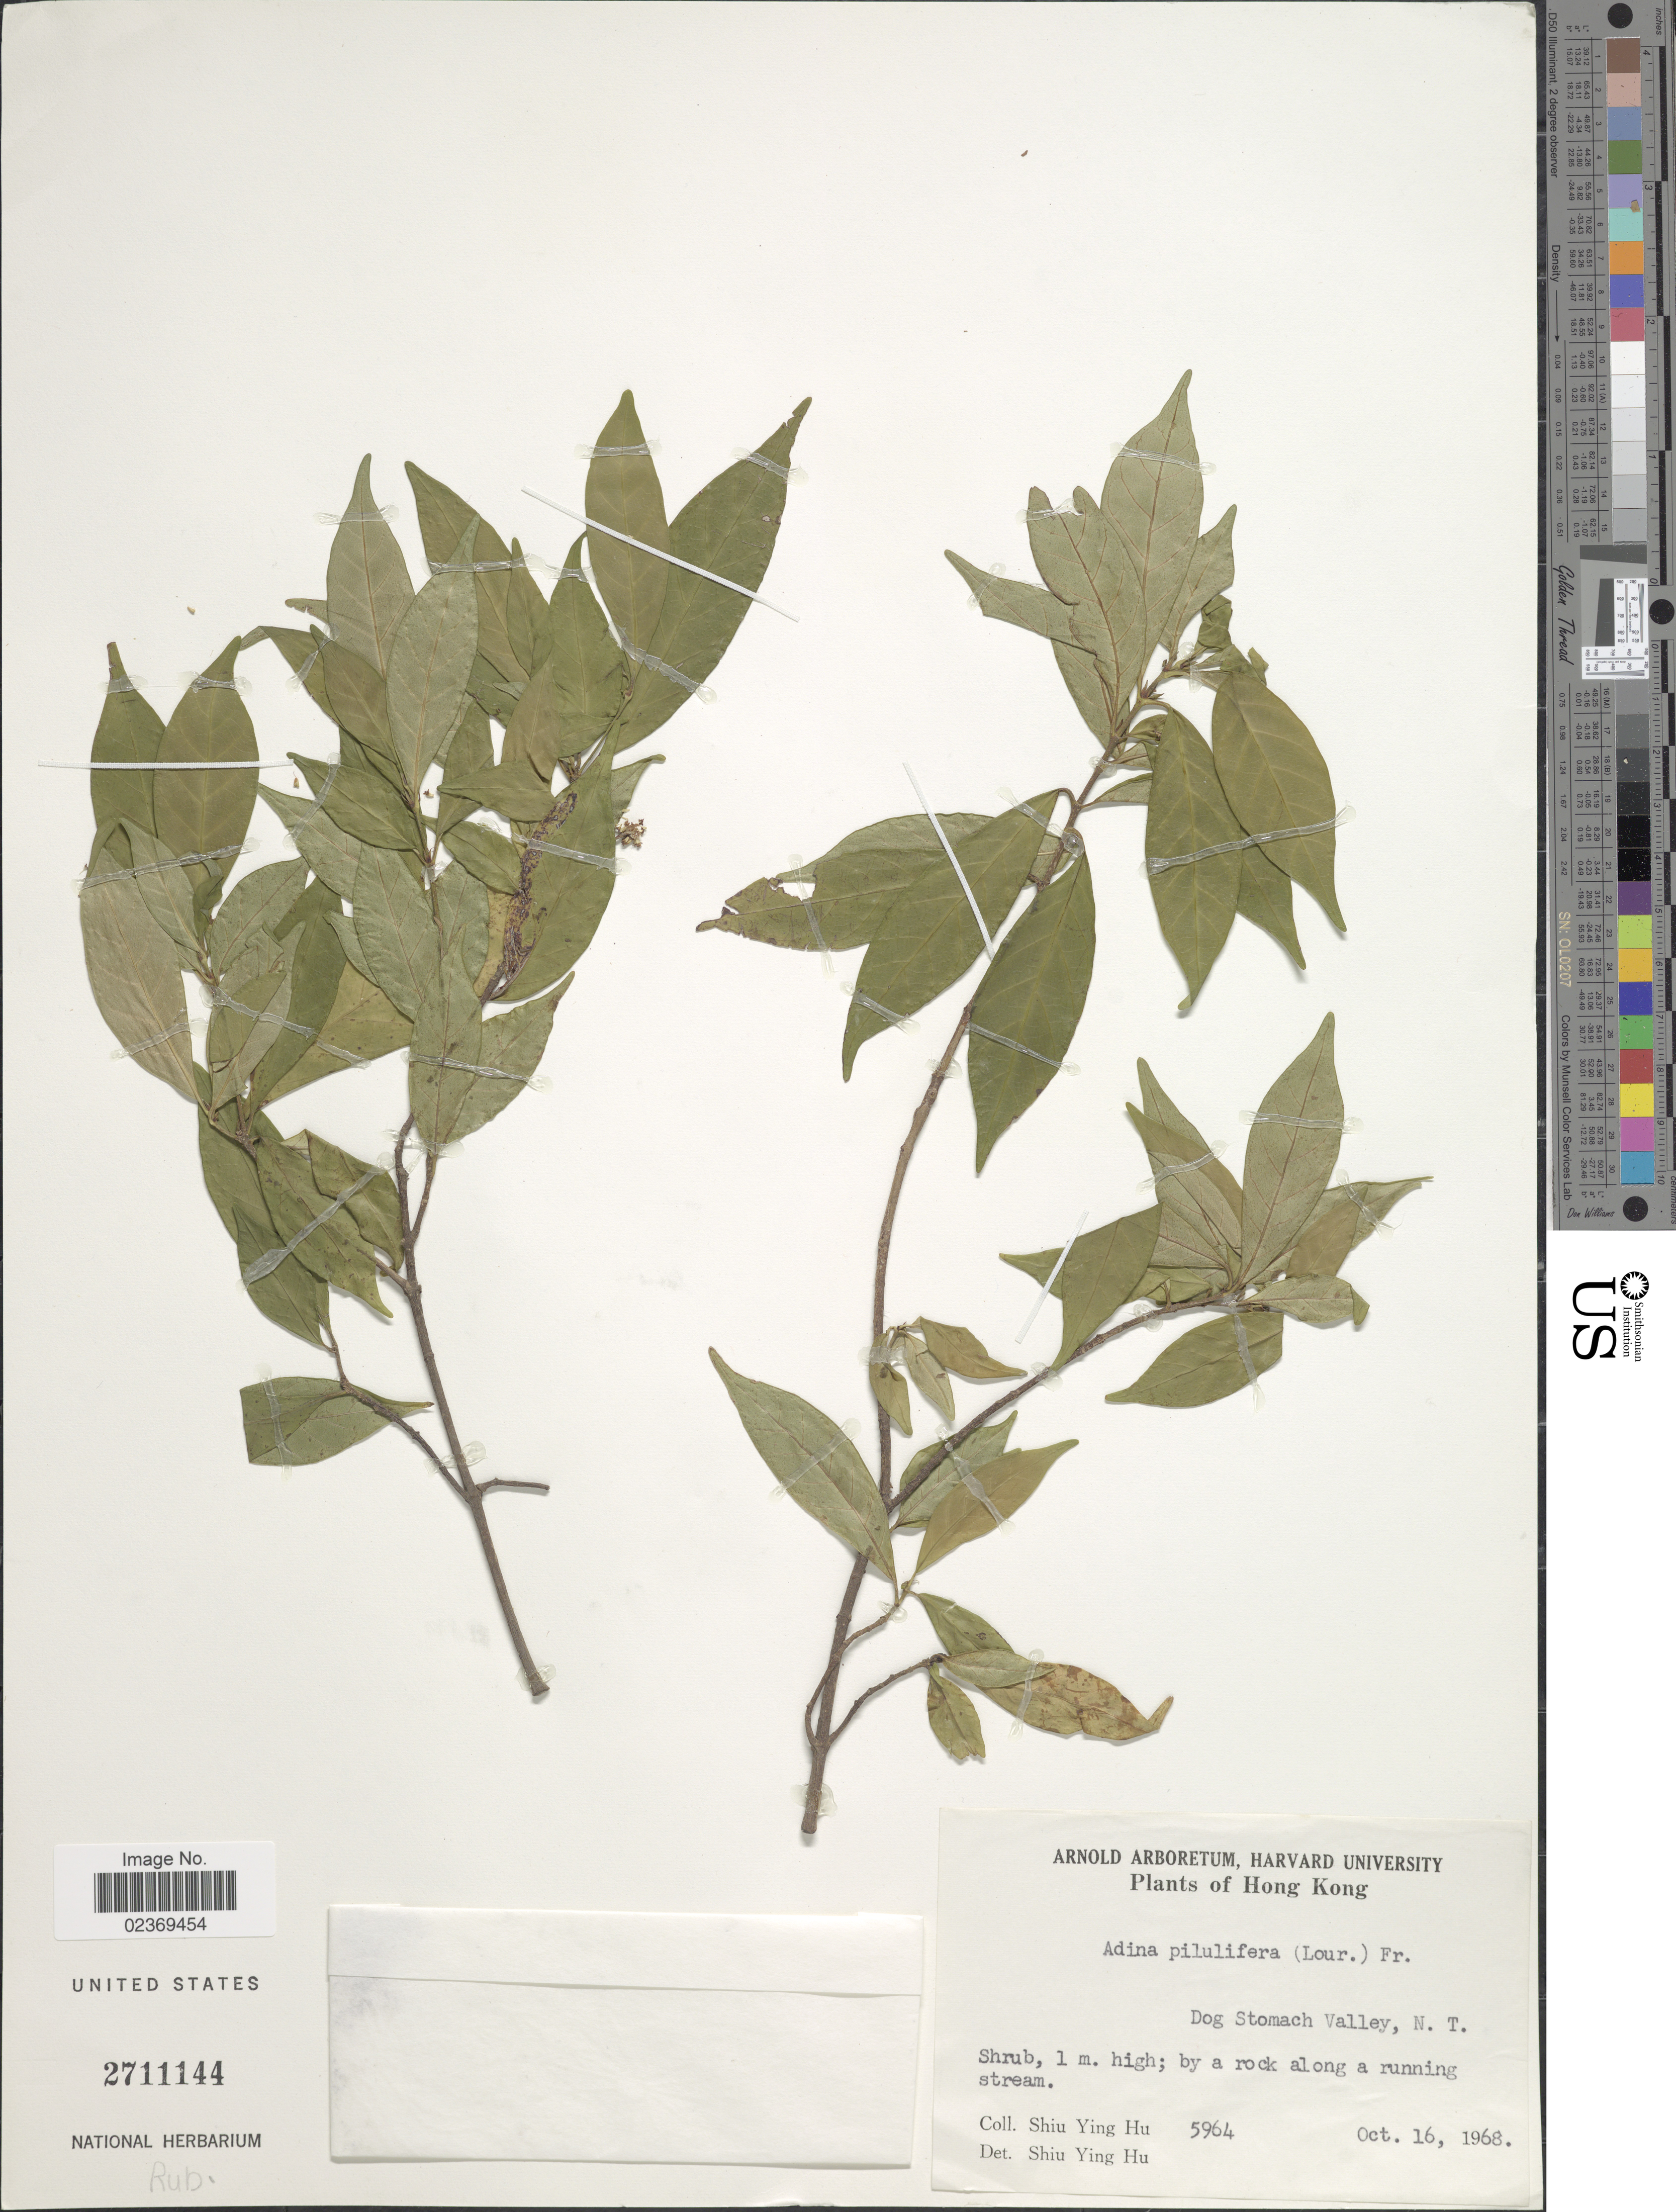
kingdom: Plantae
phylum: Tracheophyta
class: Magnoliopsida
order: Gentianales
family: Rubiaceae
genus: Adina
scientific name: Adina pilulifera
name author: (Lam.) Franch. & Drake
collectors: S. Y. Hu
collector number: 5964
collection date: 1968-10-16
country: China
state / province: Hong Kong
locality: Dog Stomach Valley, N.T., by a rock along a running stream.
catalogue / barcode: US 2711144